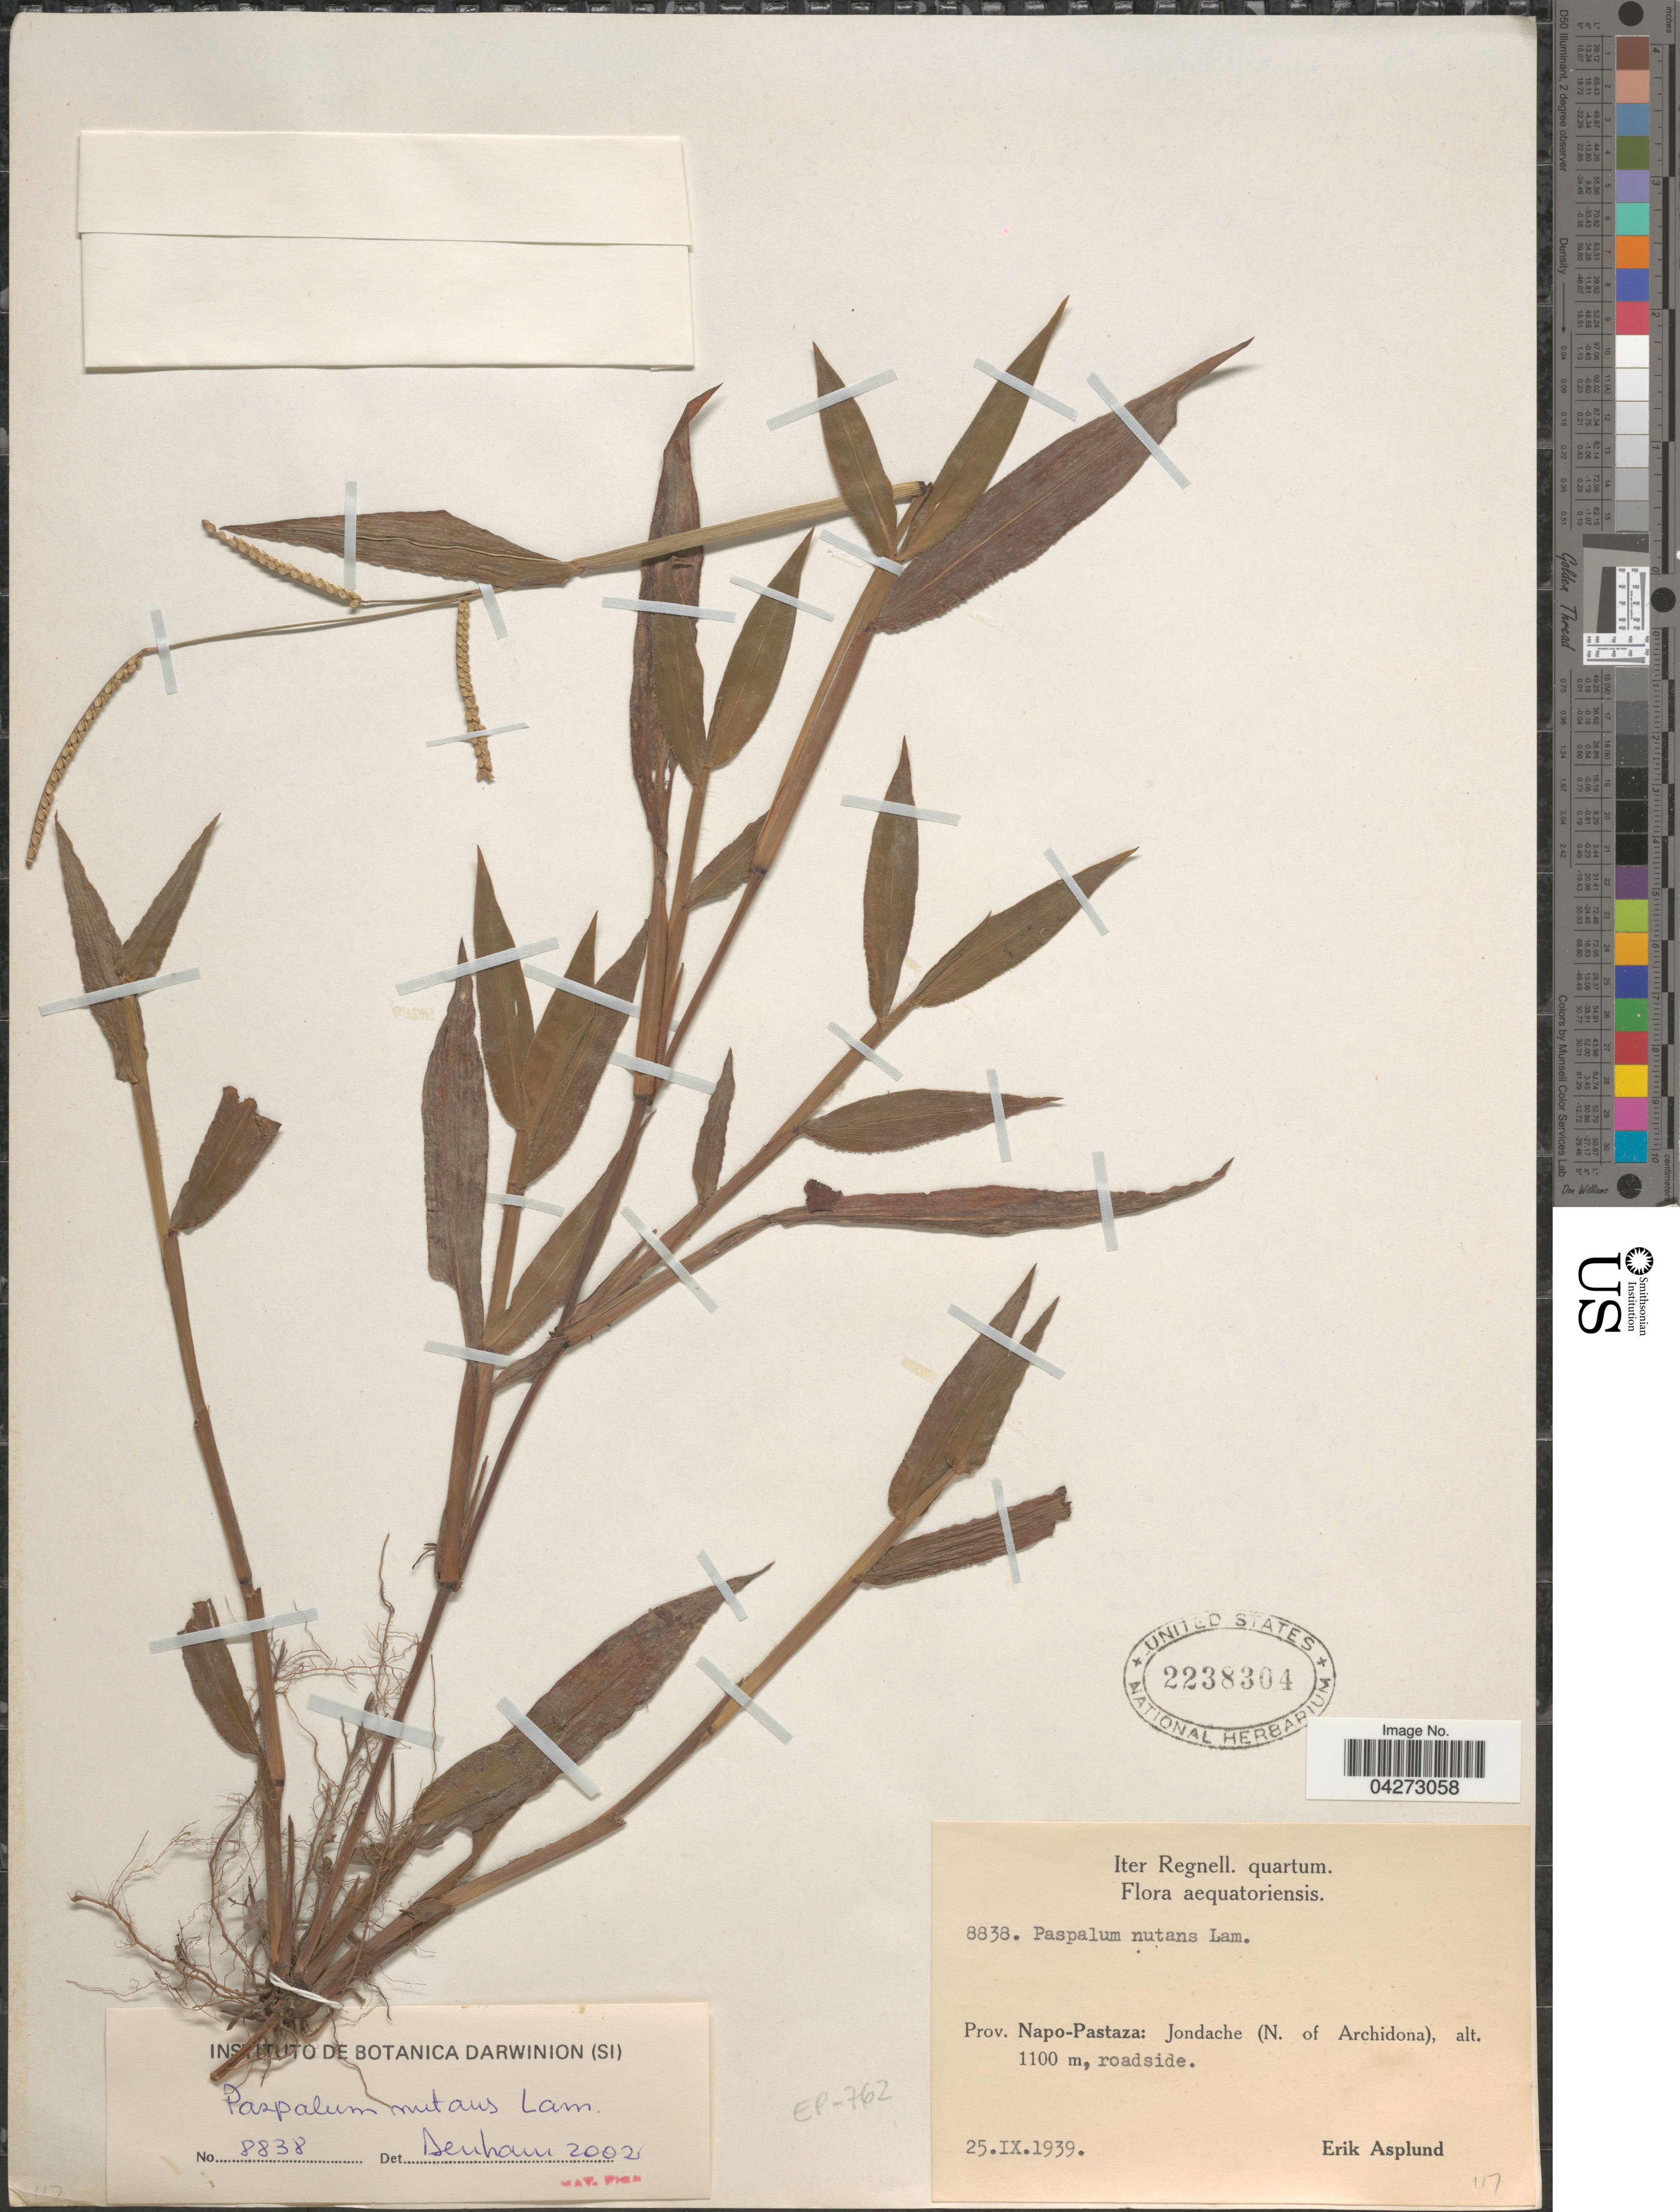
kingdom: Plantae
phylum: Tracheophyta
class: Liliopsida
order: Poales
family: Poaceae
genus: Paspalum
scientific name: Paspalum nutans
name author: Lam.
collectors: E. Asplund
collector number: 8838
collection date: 1939-09-25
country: Ecuador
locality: Iter Regnell. quartum. Prov. Napo-Pastaza: Jondache (N. of Archidona).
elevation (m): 1100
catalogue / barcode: US 2238304